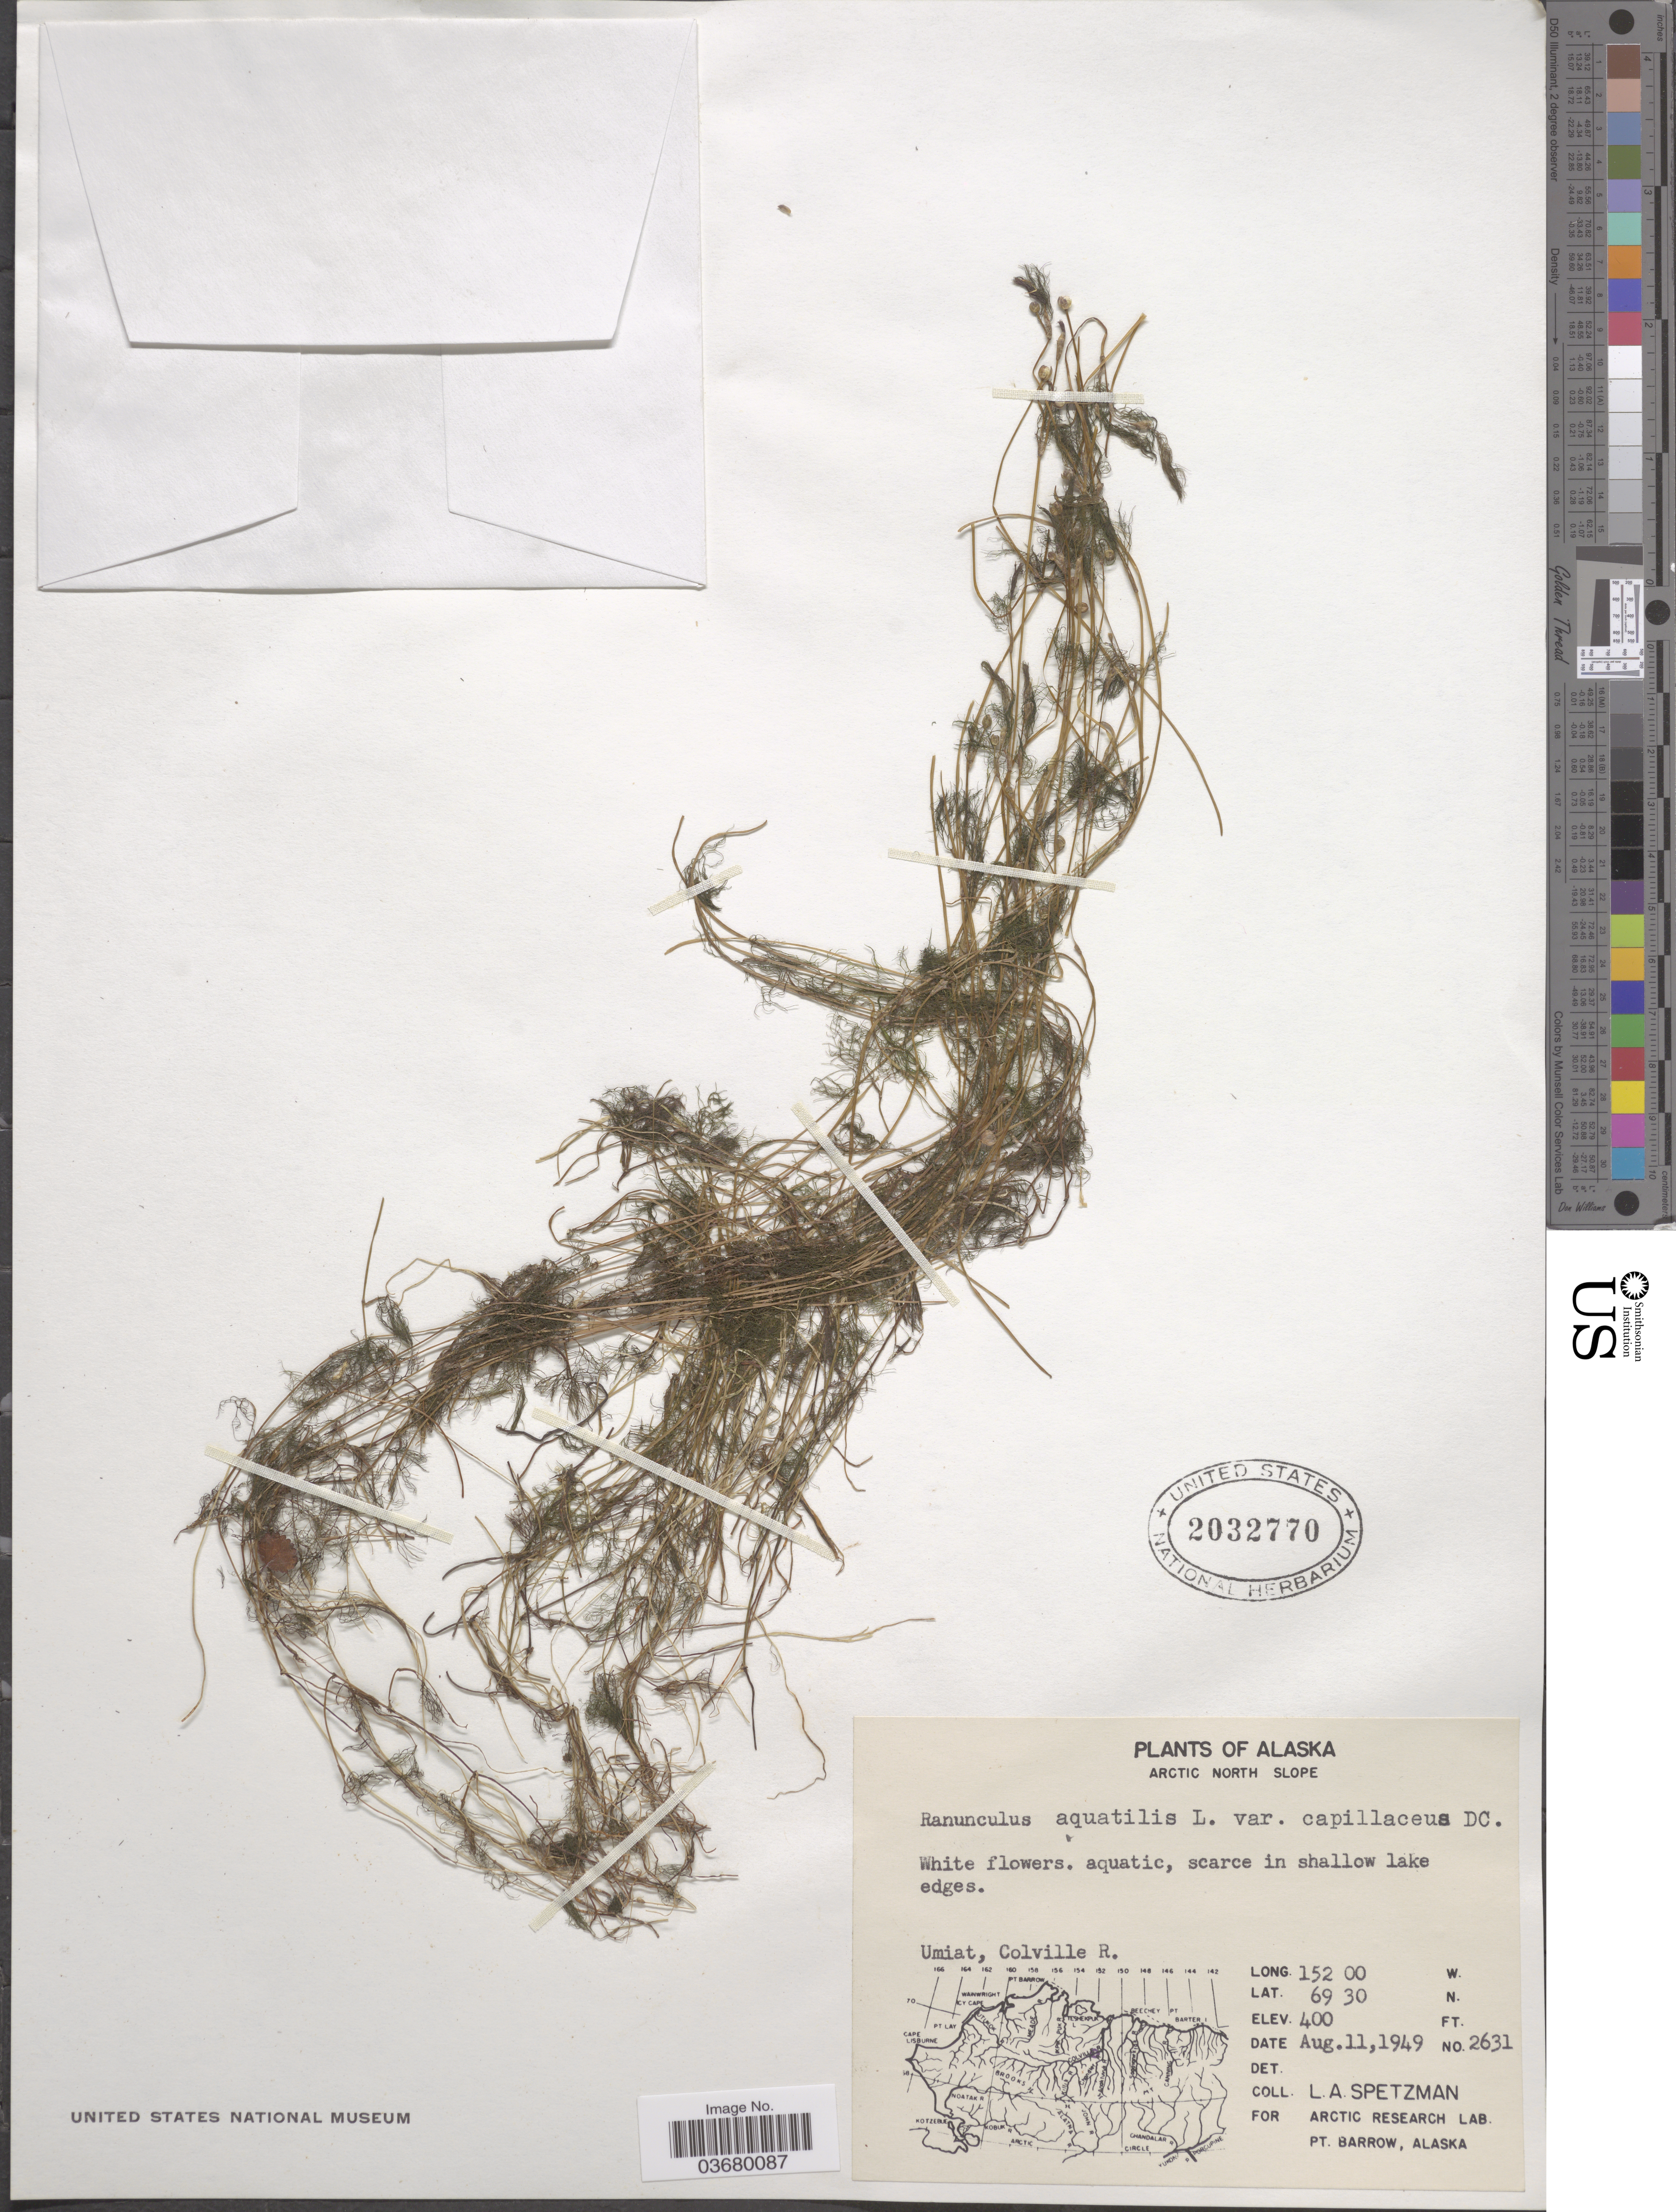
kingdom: Plantae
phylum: Tracheophyta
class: Magnoliopsida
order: Ranunculales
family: Ranunculaceae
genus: Ranunculus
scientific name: Ranunculus trichophyllus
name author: Chaix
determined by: Strong, Mark T., (BOT), Smithsonian Institution - National Museum of Natural History (UNITED STATES)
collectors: L. Spetzman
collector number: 2631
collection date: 1949-08-11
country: United States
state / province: Alaska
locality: Arctic North Slope. Umiat, Colville R.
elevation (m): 122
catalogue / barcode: US 2032770